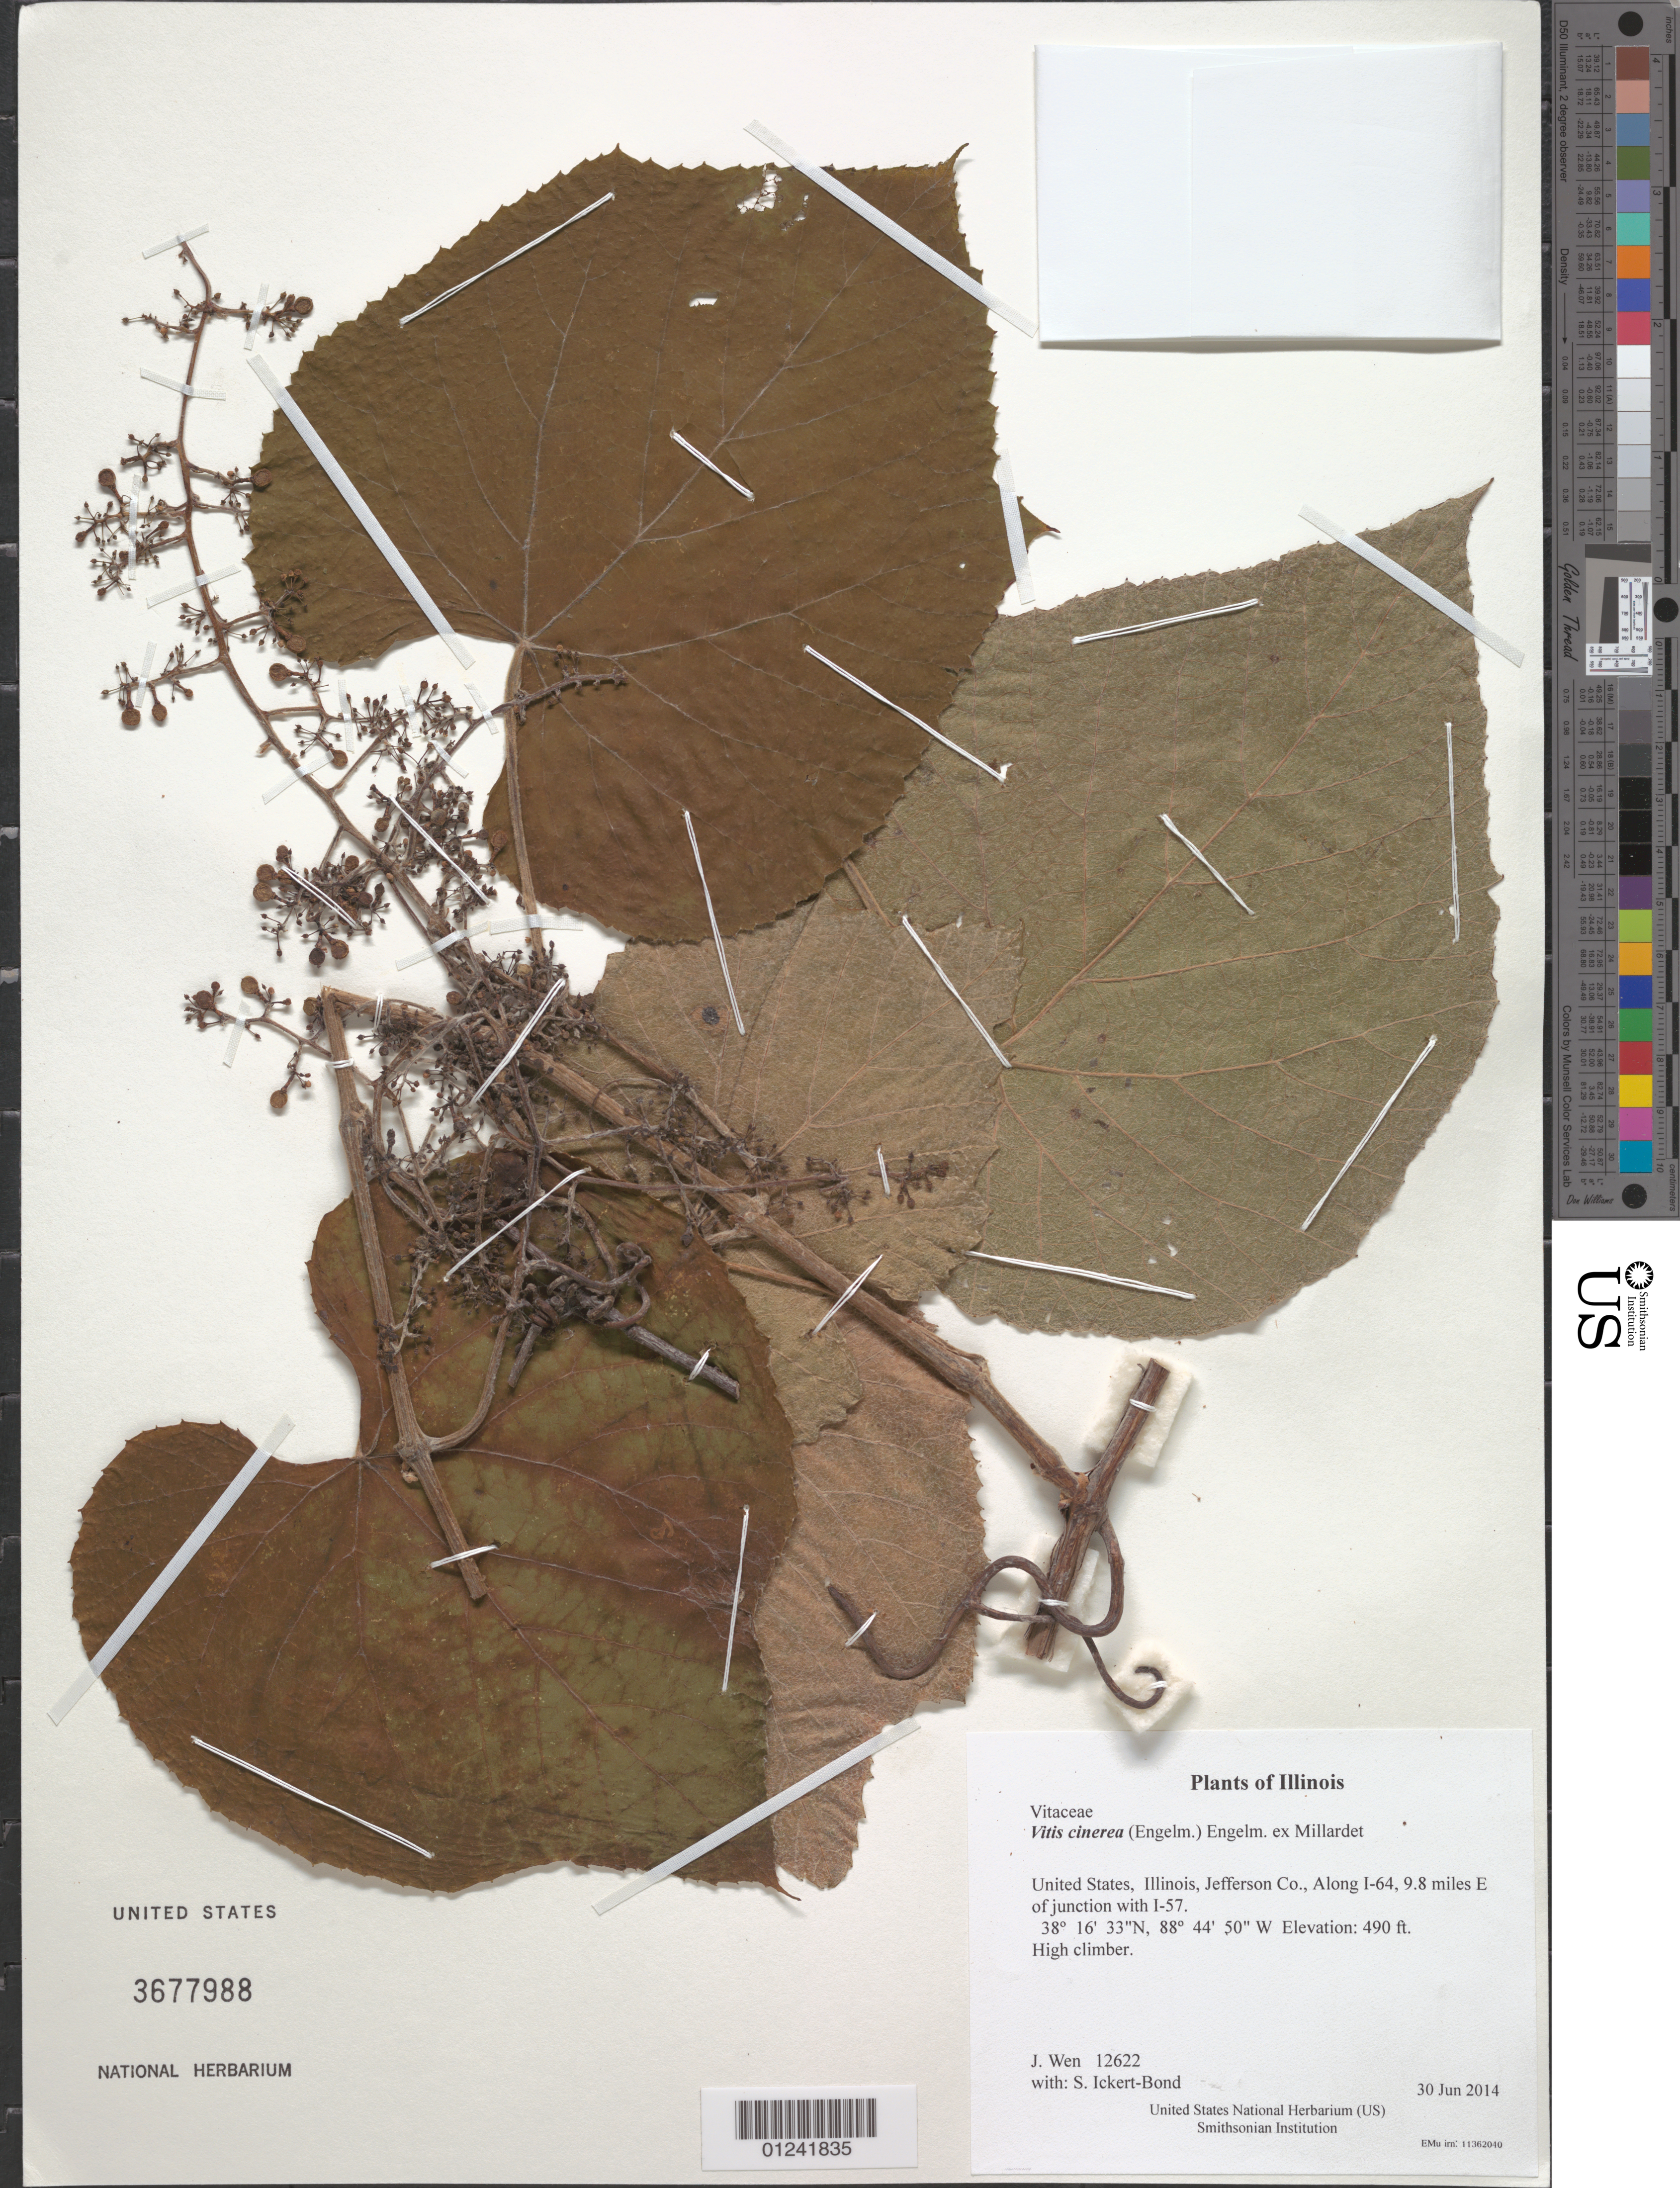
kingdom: Plantae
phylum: Tracheophyta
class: Magnoliopsida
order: Vitales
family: Vitaceae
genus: Vitis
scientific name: Vitis cinerea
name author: (Engelm.) Millardet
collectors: J. Wen & S. Ickert-Bond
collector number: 12622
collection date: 2014-06-30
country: United States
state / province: Illinois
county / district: Jefferson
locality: Along I-64, 9.8 miles E of junction with I-57.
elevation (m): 149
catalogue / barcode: US 3677988